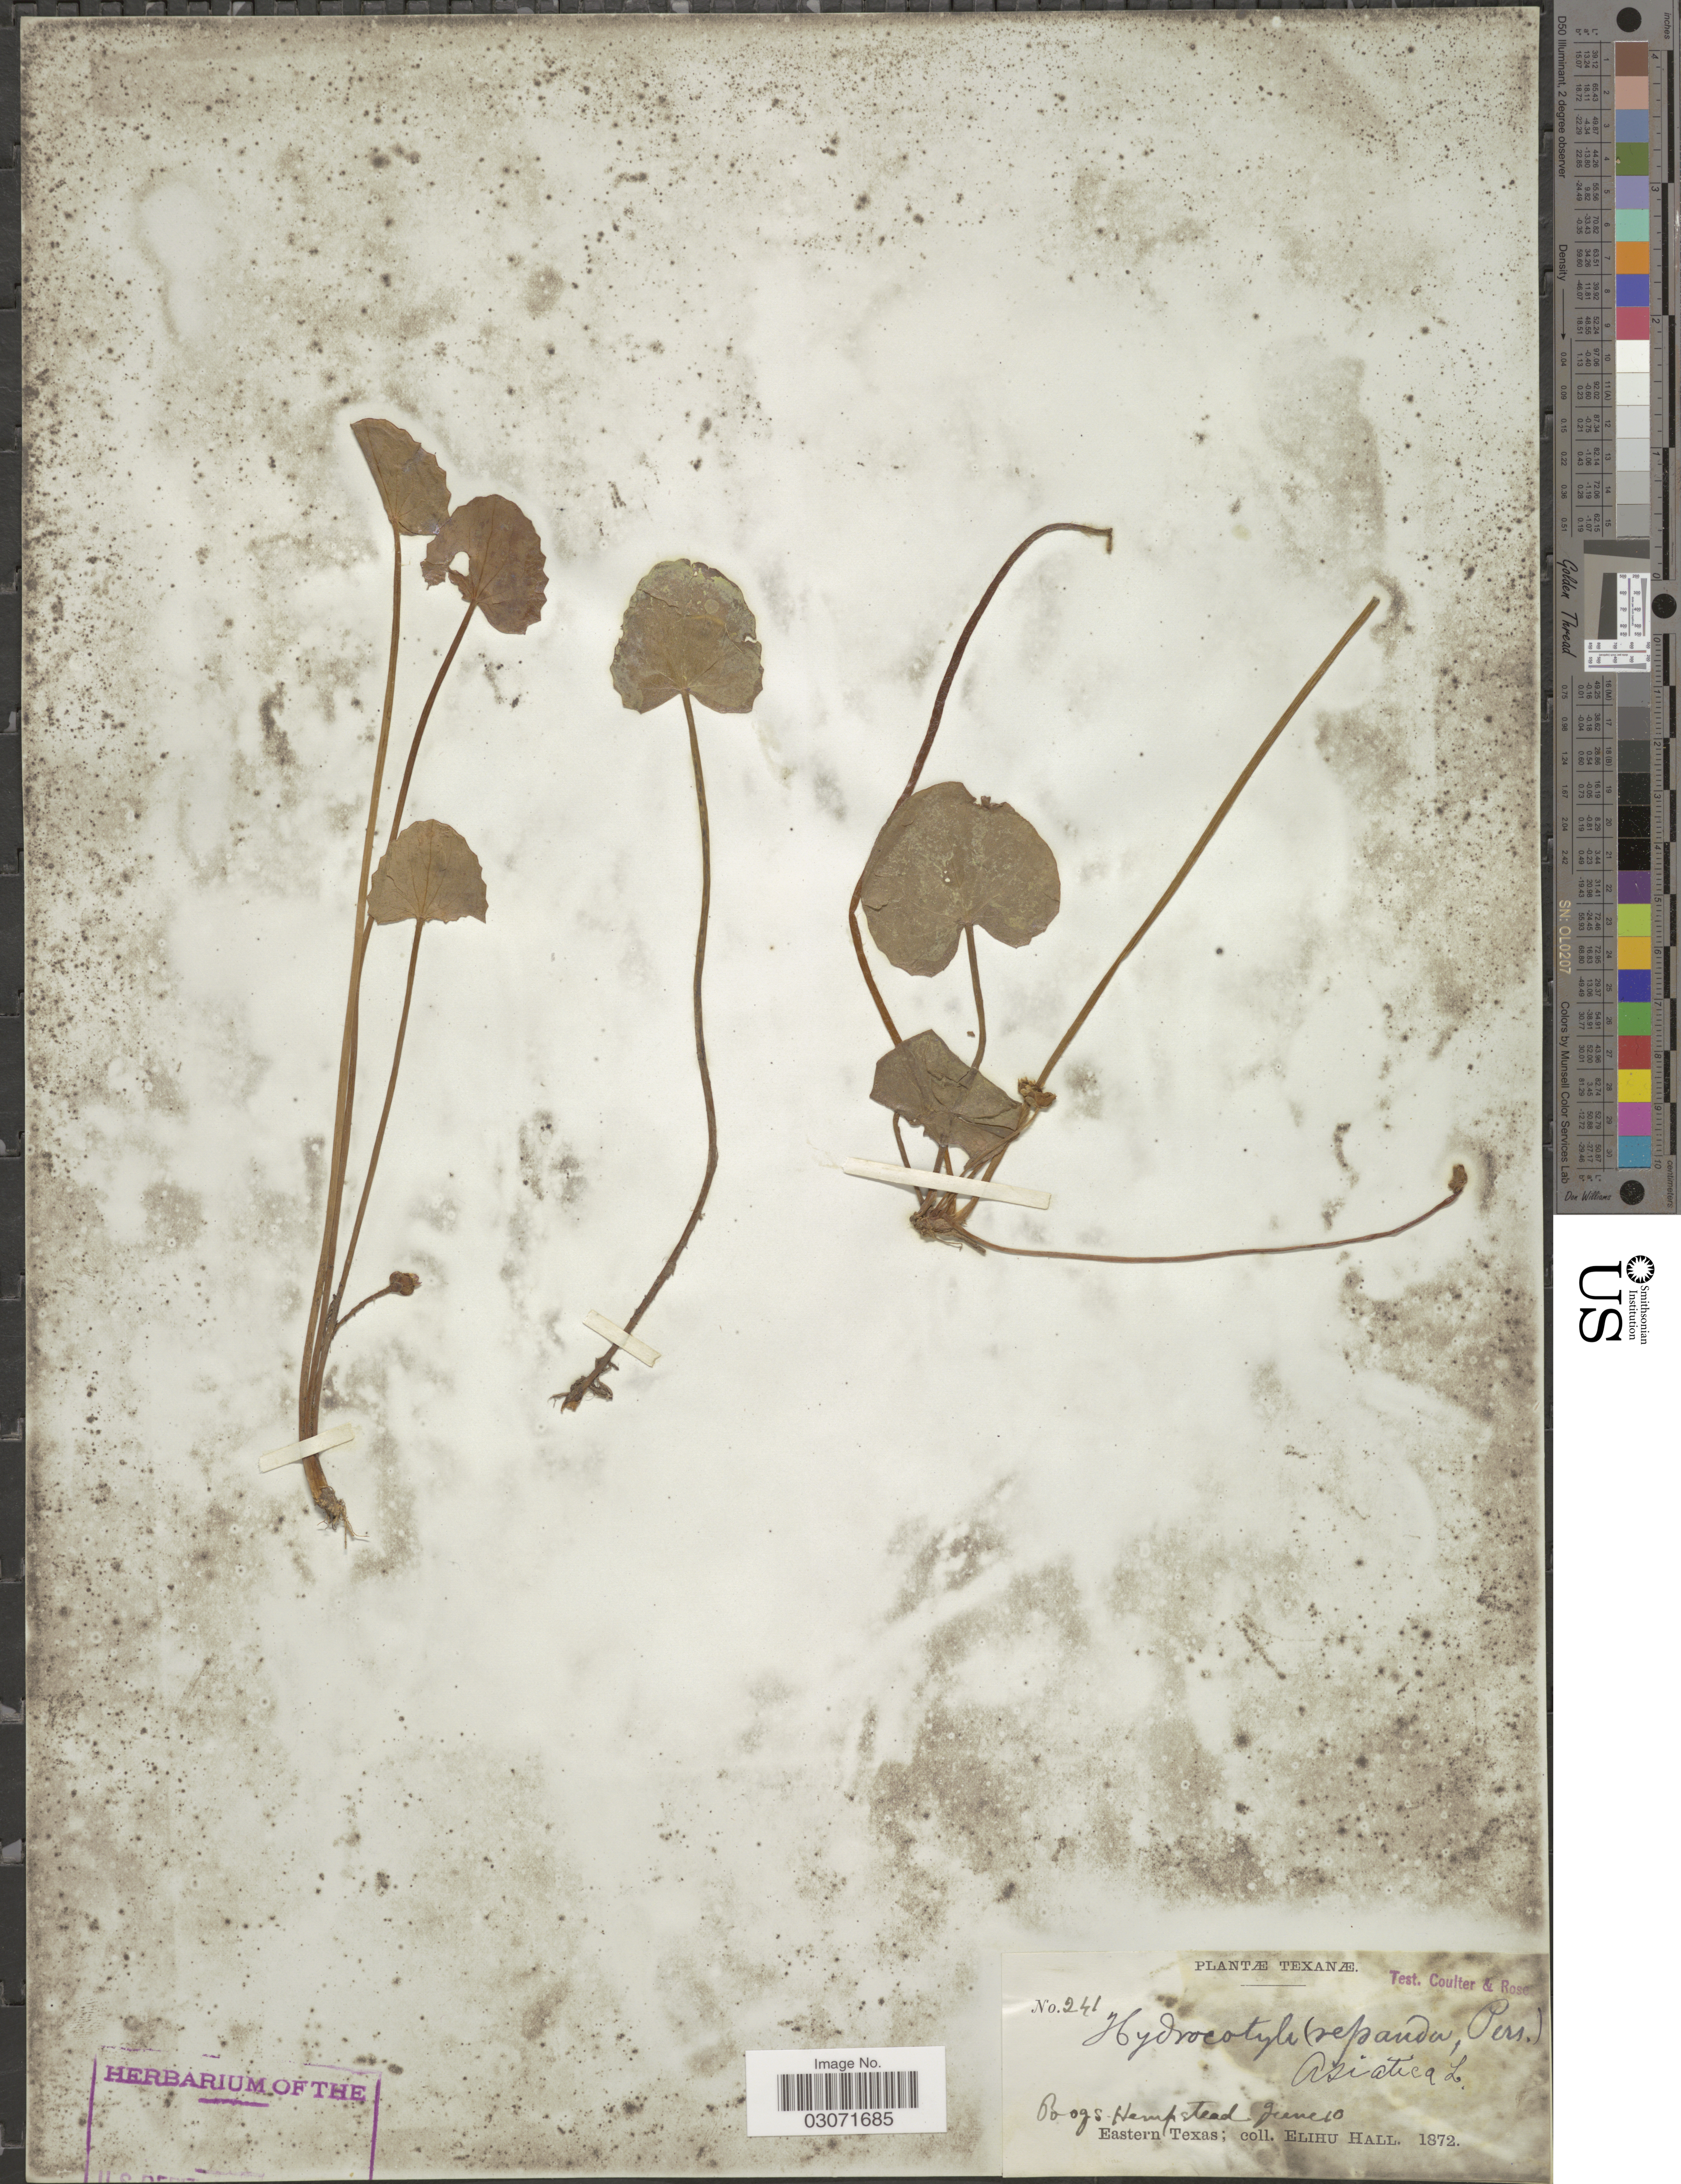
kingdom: Plantae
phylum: Tracheophyta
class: Magnoliopsida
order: Apiales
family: Apiaceae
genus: Centella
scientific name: Centella asiatica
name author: (L.) Urb.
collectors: E. Hall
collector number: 241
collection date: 1872-06-10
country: United States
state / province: Texas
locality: Bogs-Hempstead. Eastern Texas.